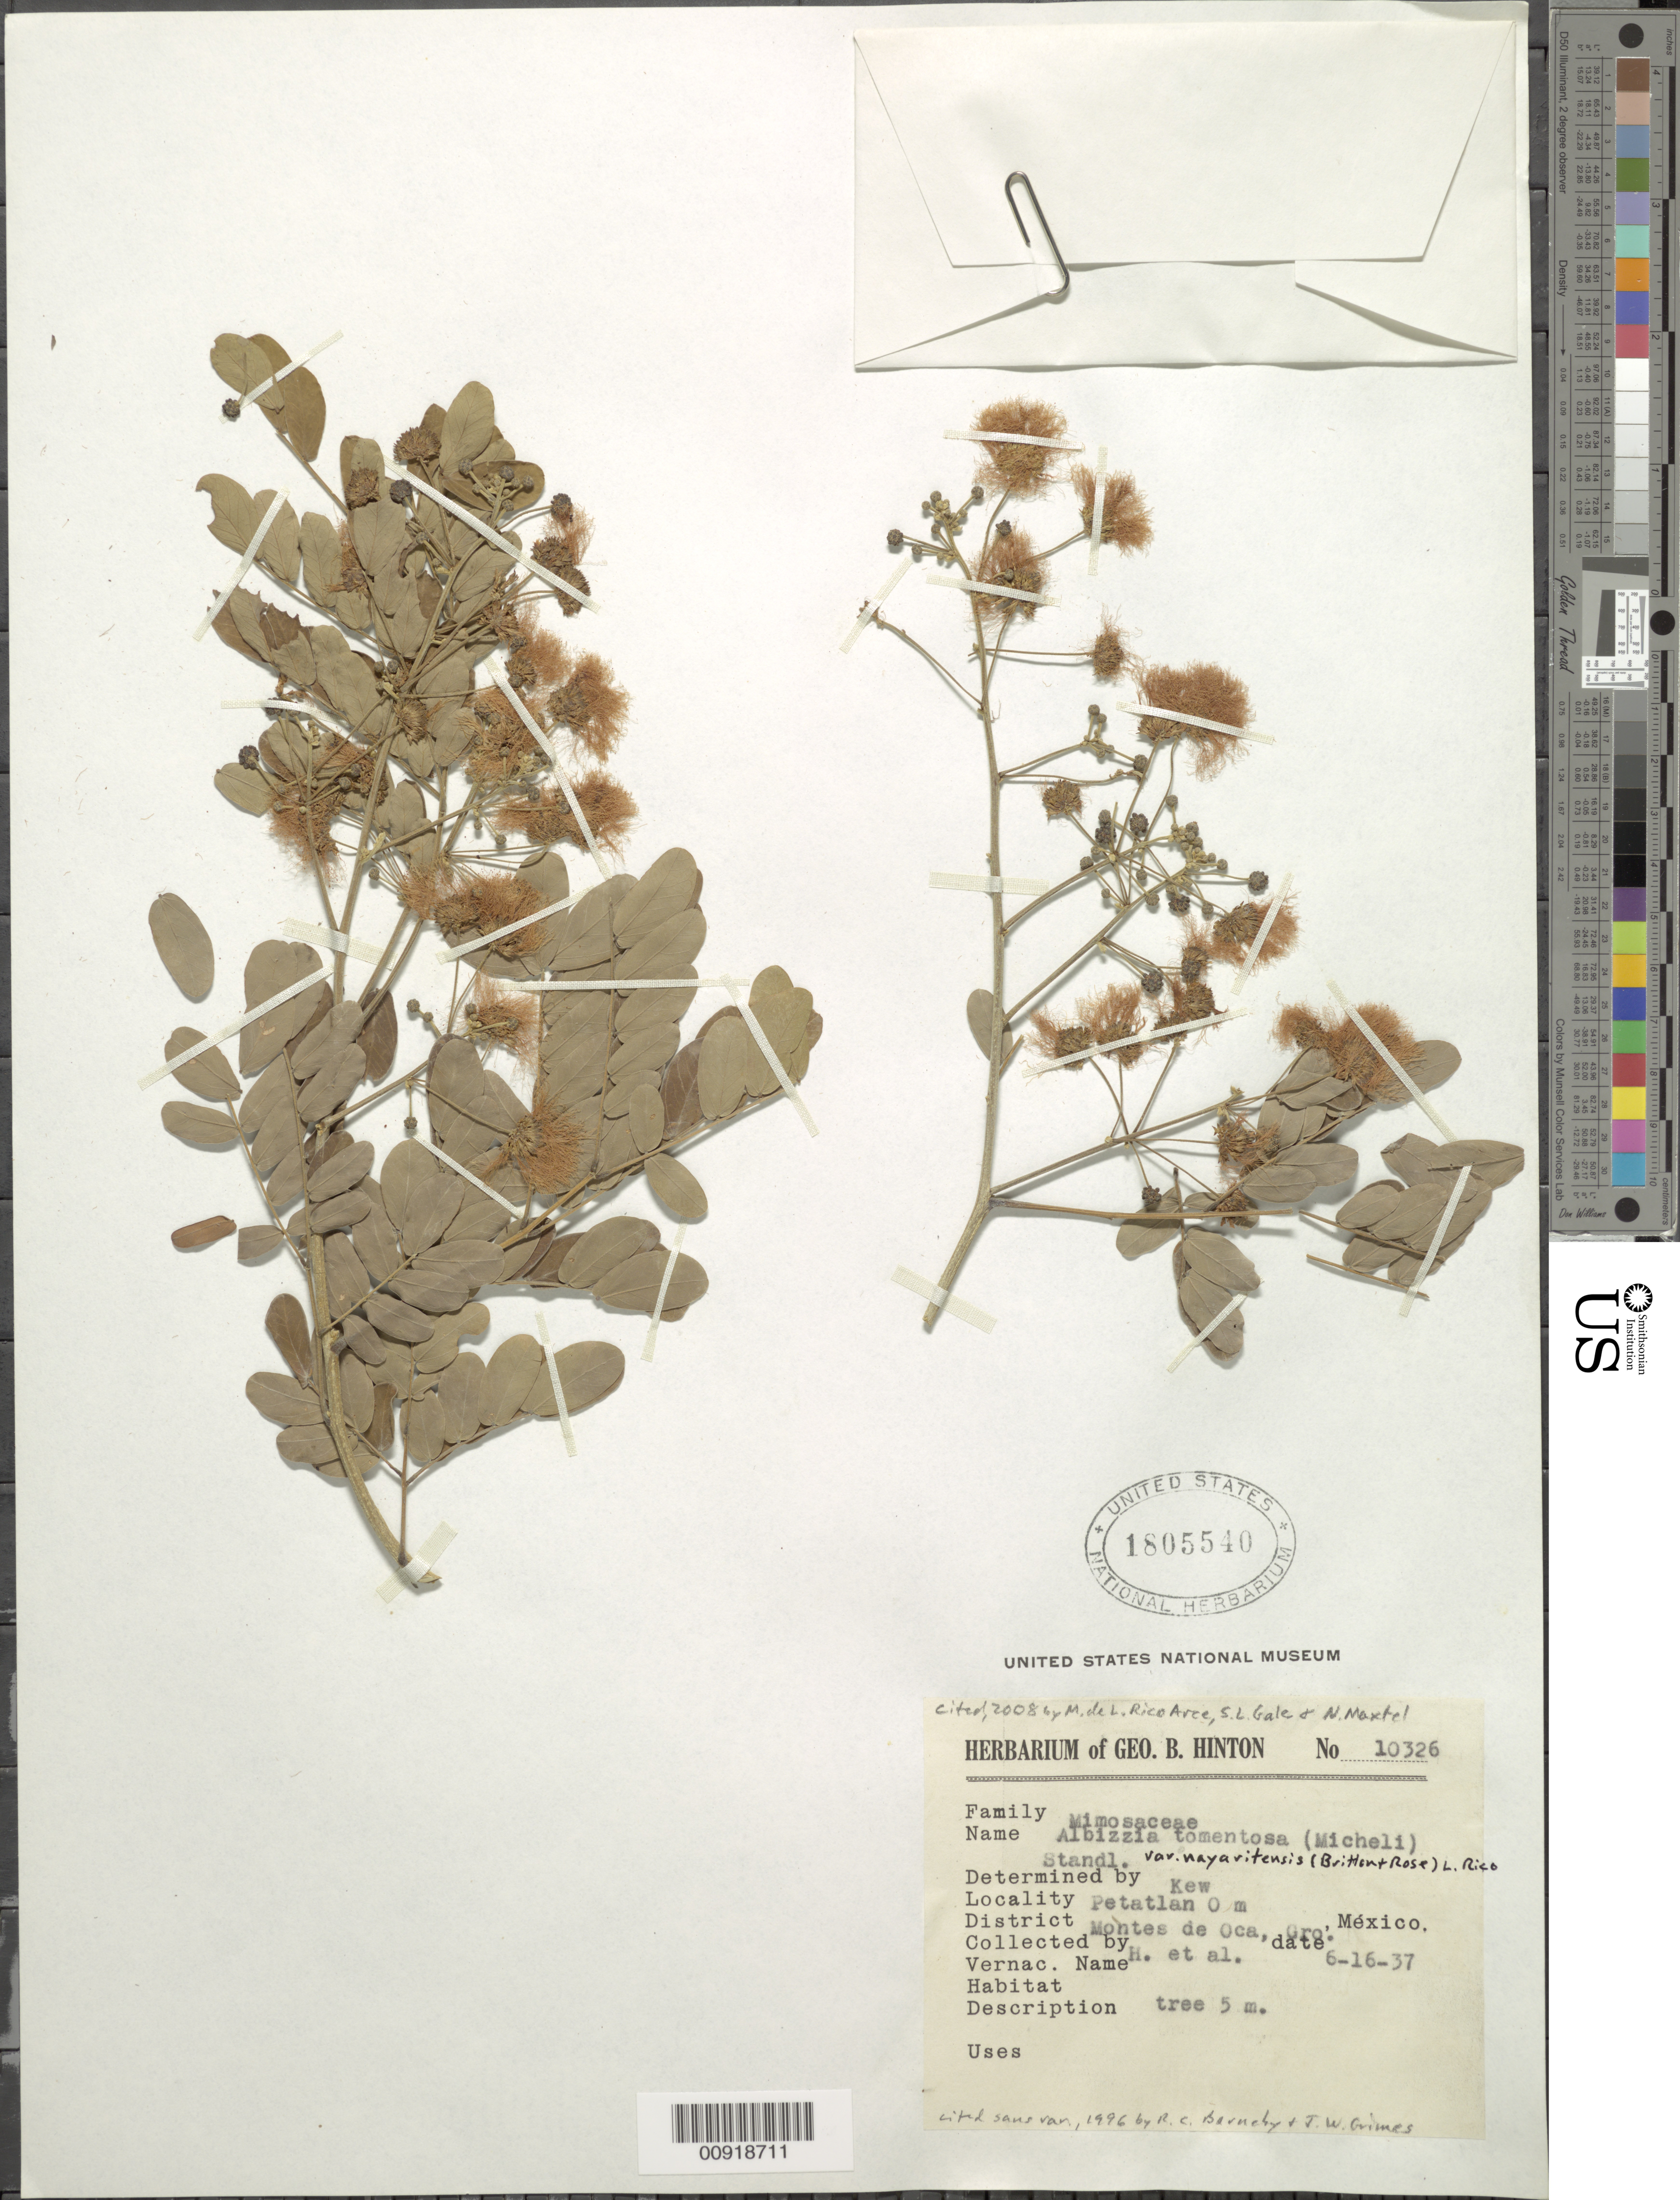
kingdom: Plantae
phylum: Tracheophyta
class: Magnoliopsida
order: Fabales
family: Fabaceae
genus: Pseudalbizzia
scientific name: Pseudalbizzia tomentosa var. nayaritensis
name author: (Britton & Rose) Koenen & Duno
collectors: G. B. Hinton & et al.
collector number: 10326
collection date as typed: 16 Jun 1937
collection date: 1937-06-16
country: Mexico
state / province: Guerrero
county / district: Montes de Oca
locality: Petatlan, District Montes de Oca, Guerrero.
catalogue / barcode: US 1805540